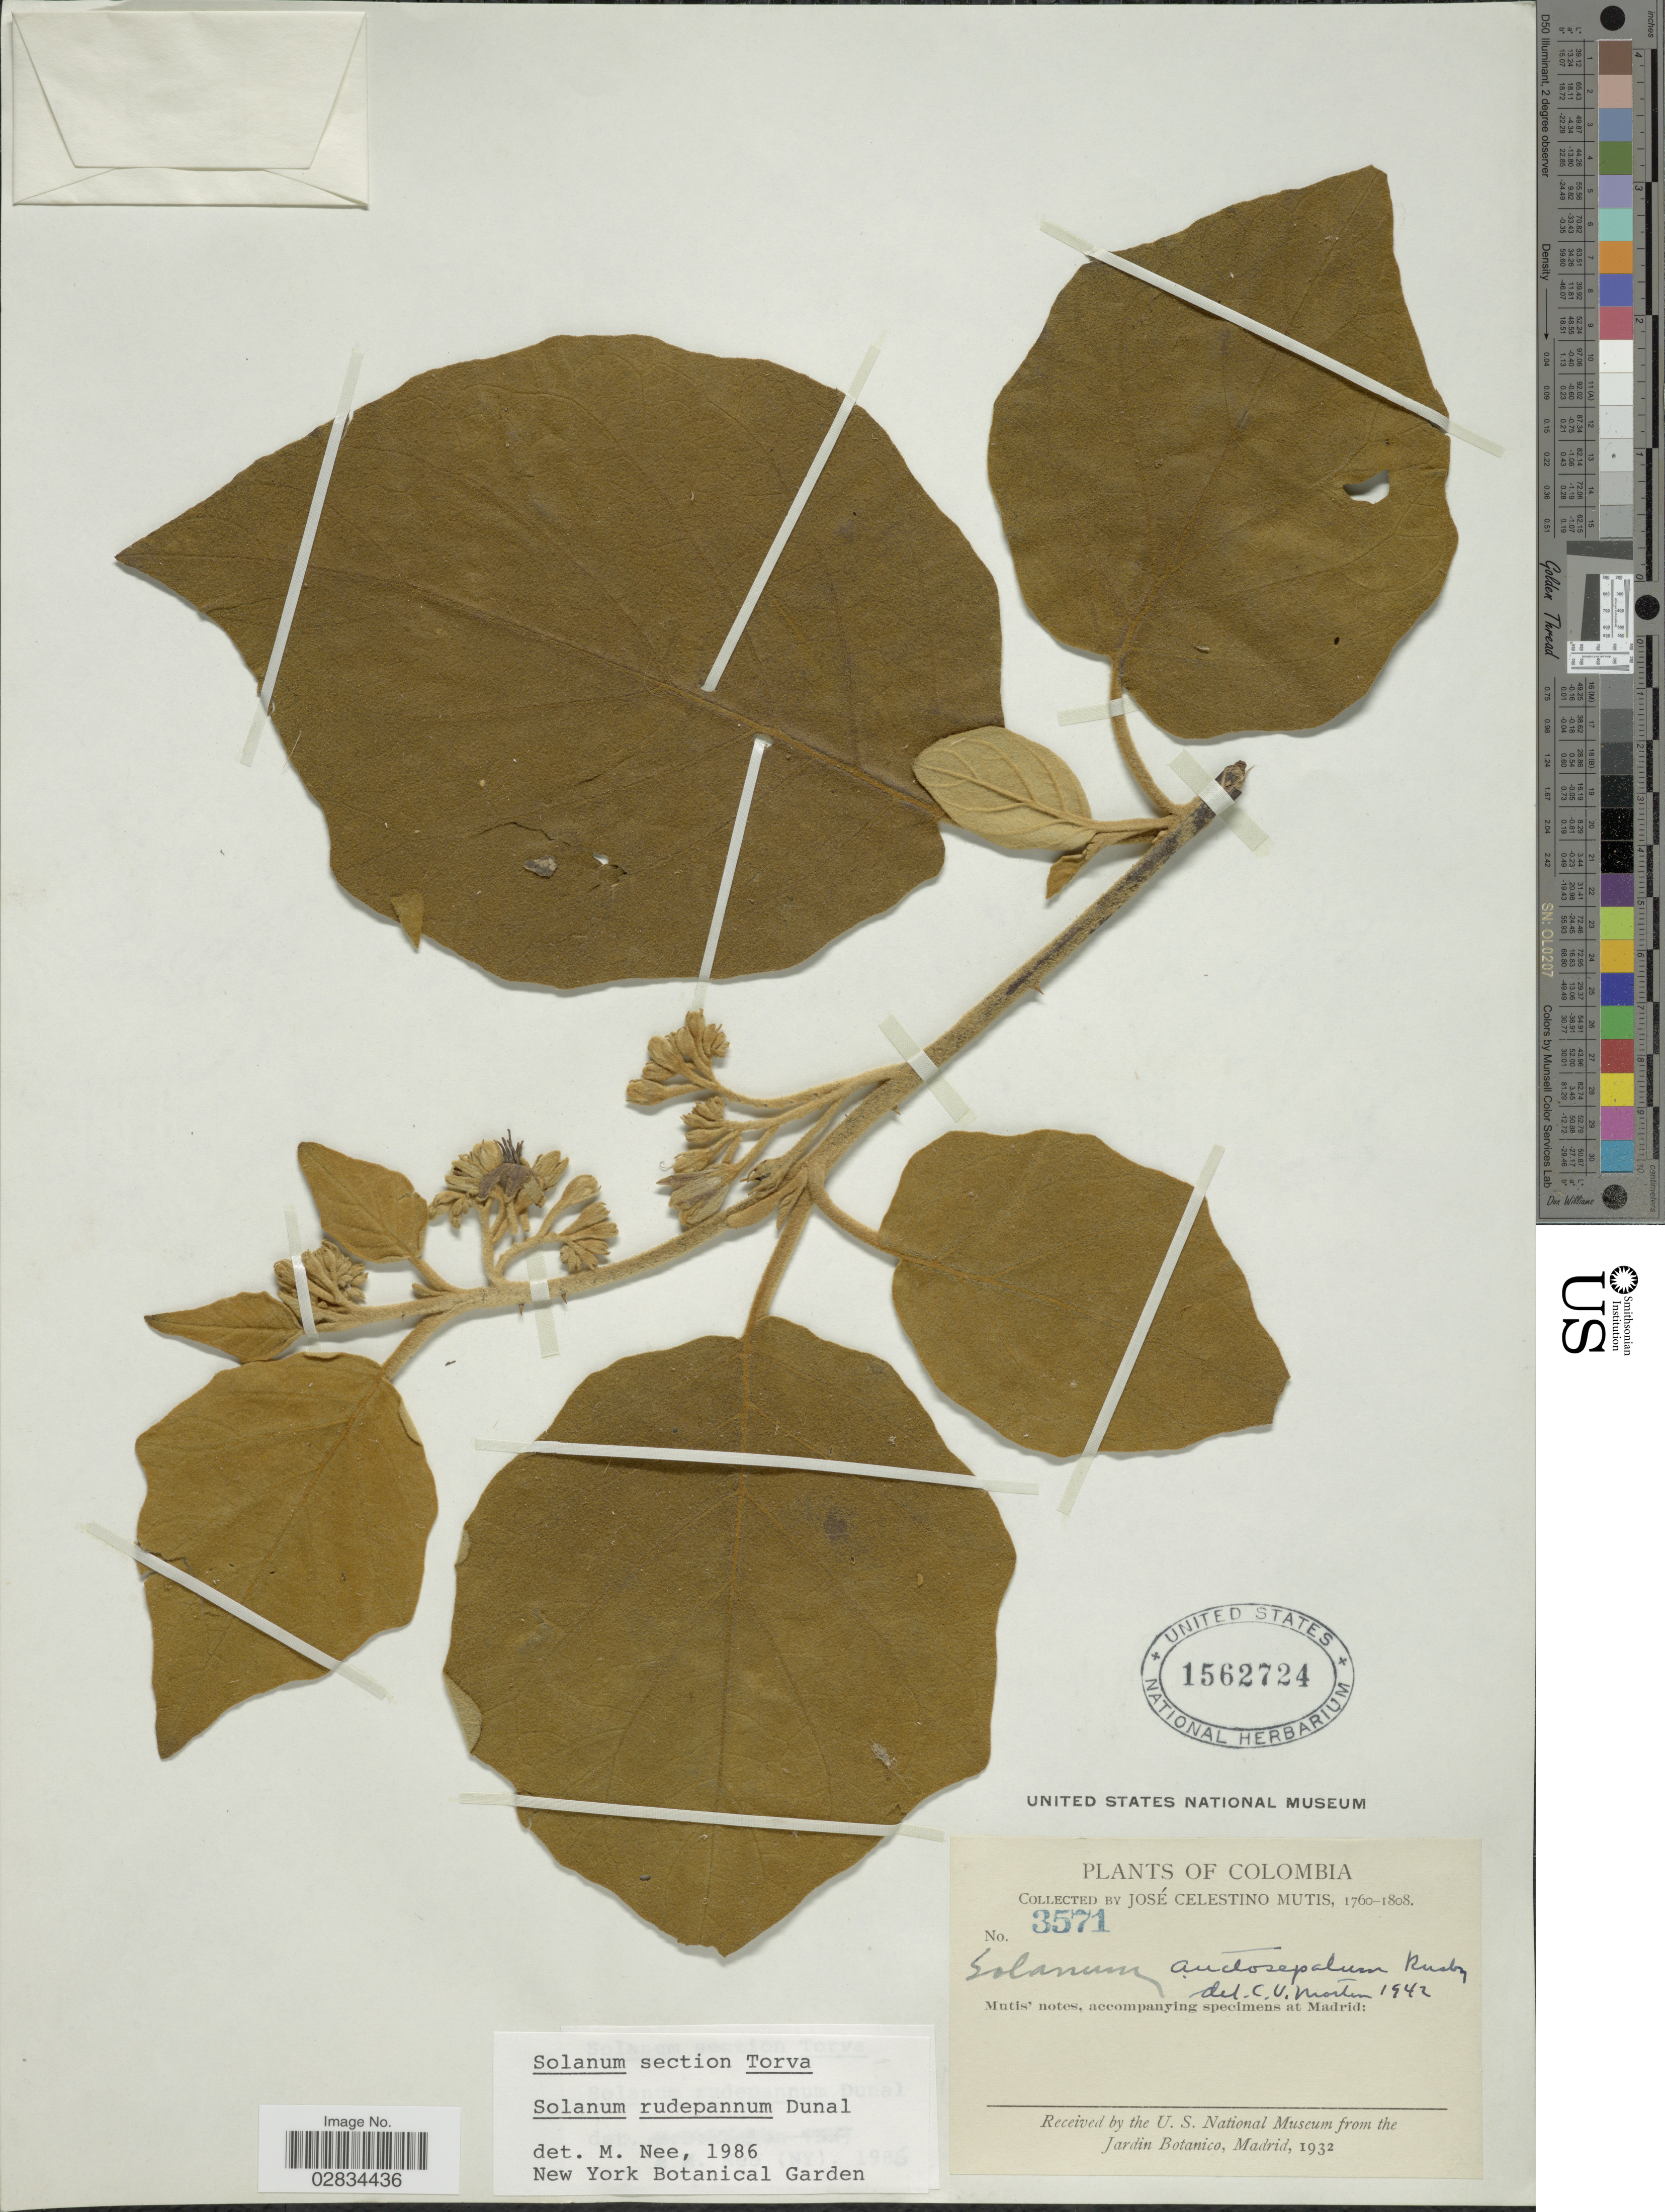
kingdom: Plantae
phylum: Tracheophyta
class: Magnoliopsida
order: Solanales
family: Solanaceae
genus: Solanum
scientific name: Solanum rudepannum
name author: Dunal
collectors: J. C. B. Mutis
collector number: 3571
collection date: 1760/1808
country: Colombia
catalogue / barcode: US 1562724